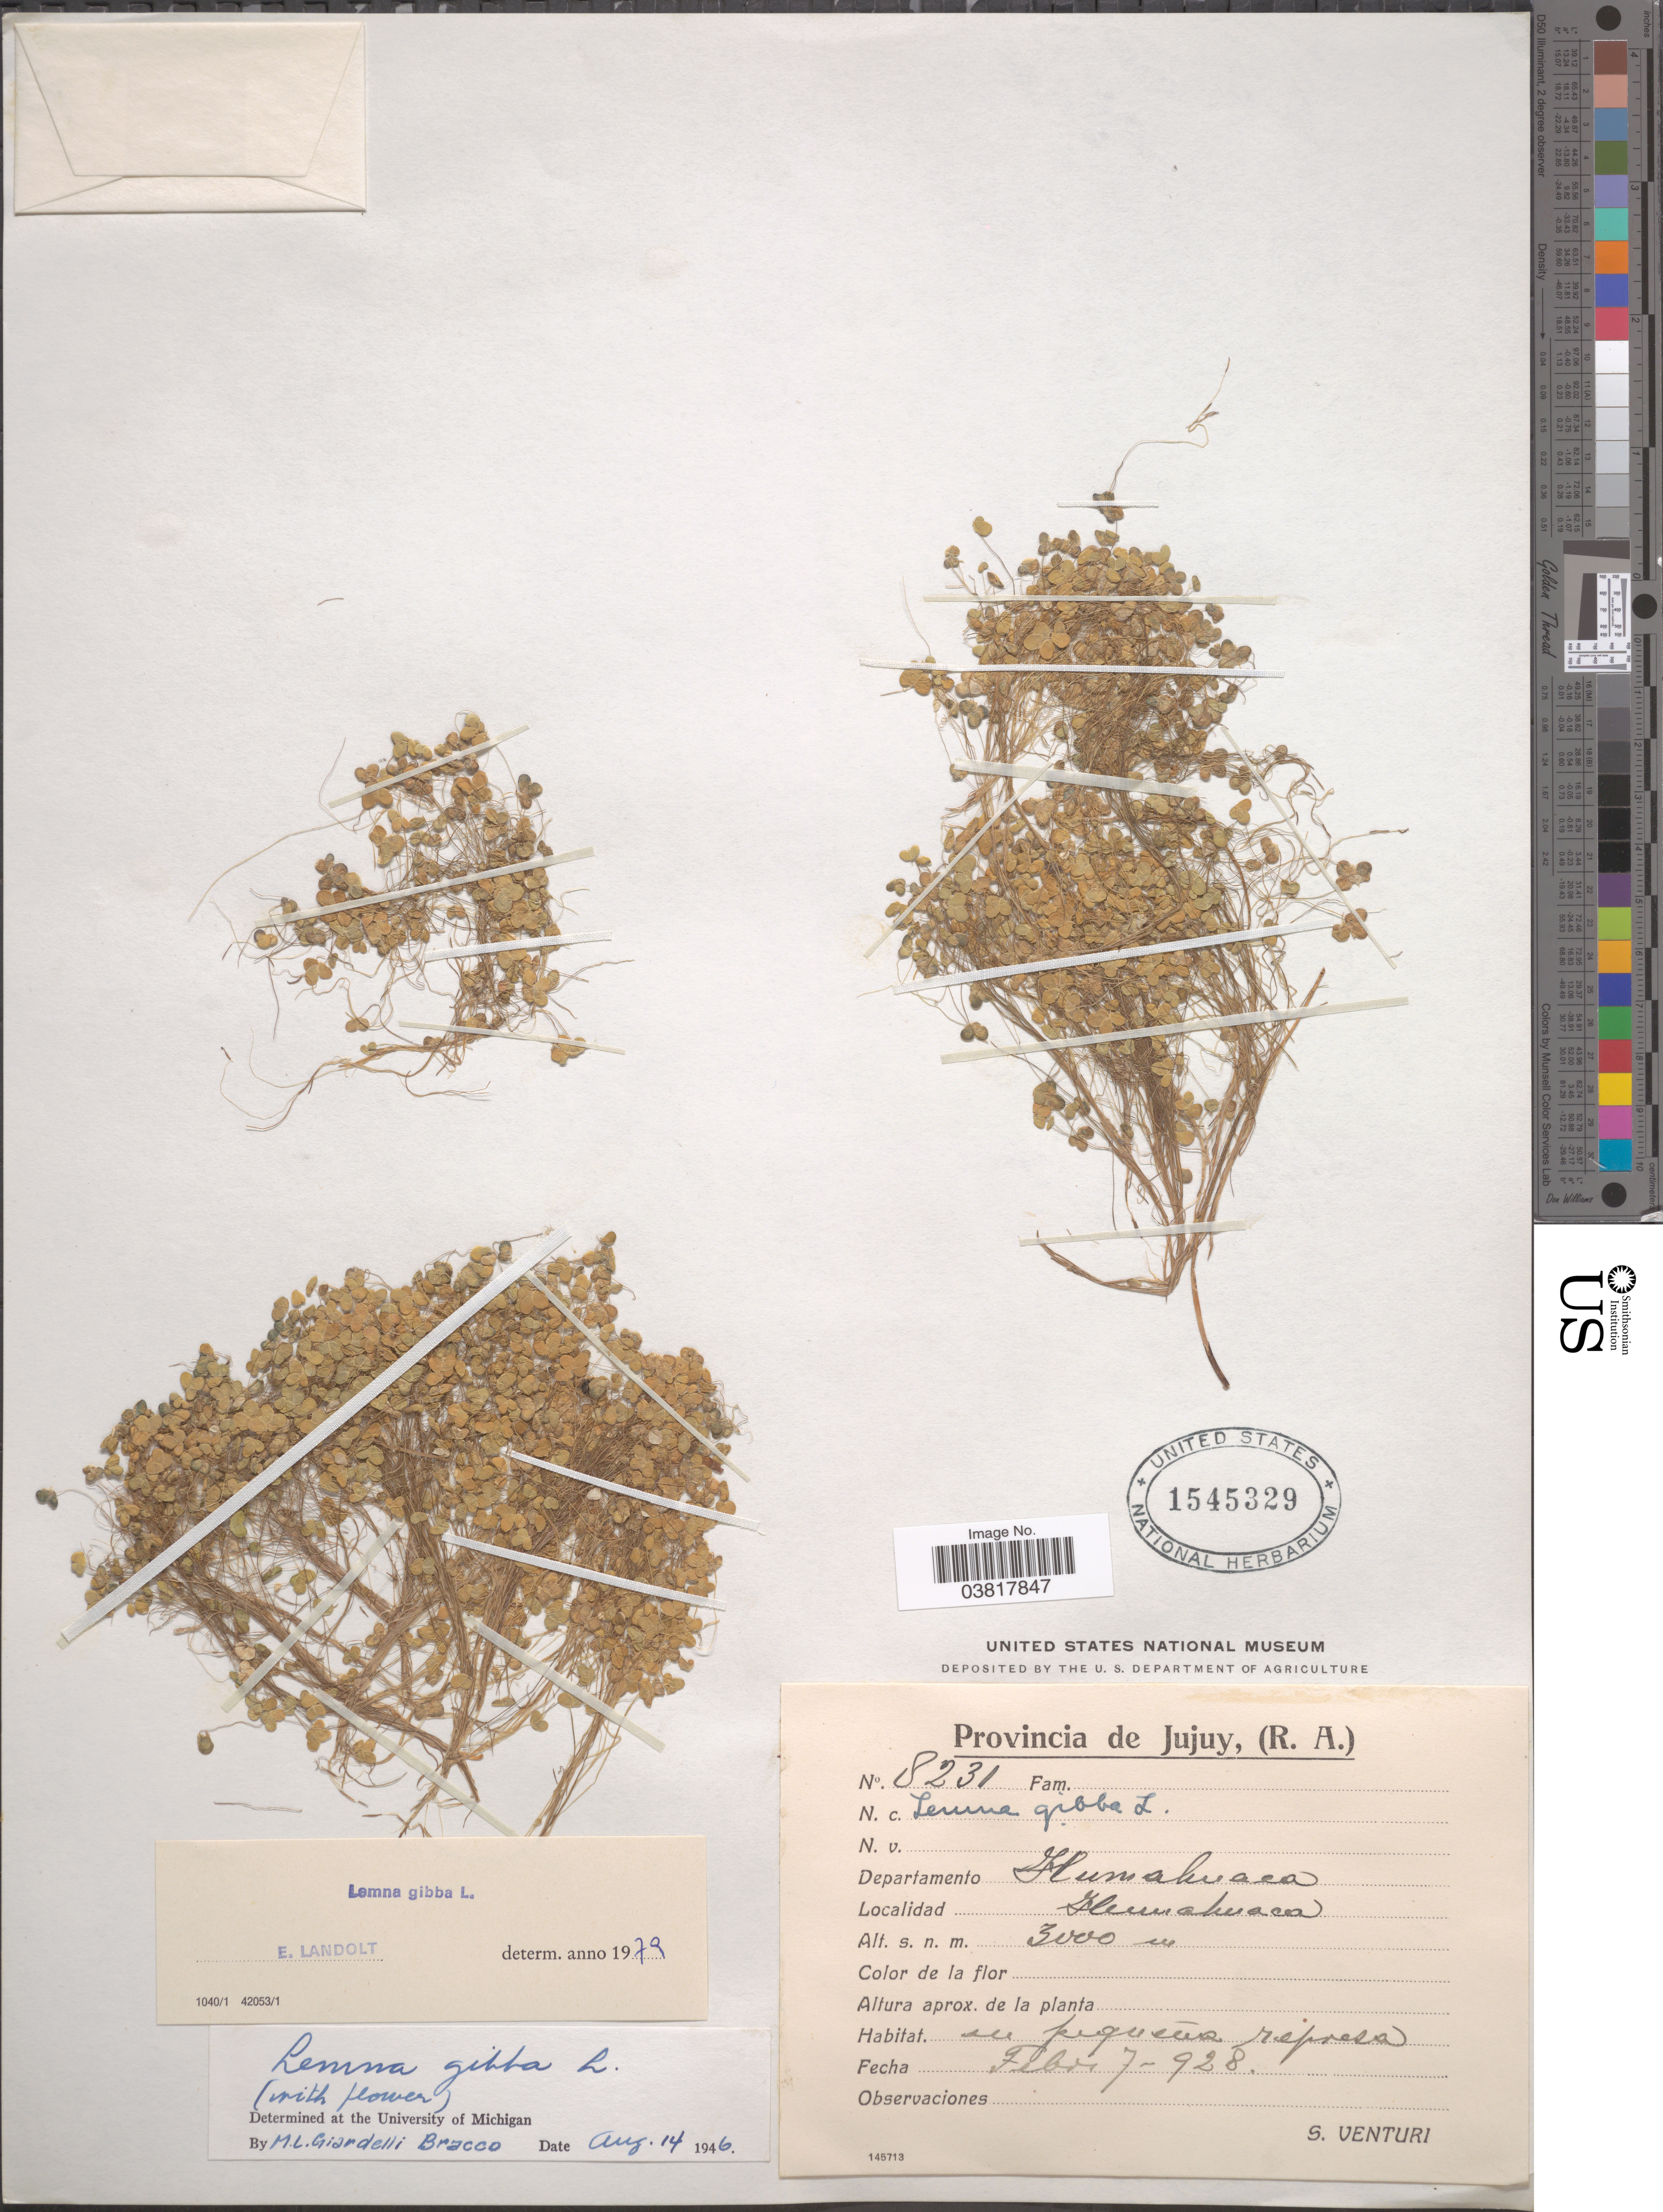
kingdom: Plantae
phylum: Tracheophyta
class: Liliopsida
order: Alismatales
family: Araceae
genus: Lemna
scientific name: Lemna gibba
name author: L.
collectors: S. Venturi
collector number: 8231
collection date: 1928-02-07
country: Argentina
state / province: Jujuy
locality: Departamento Humahuaca. Humahuaca.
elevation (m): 3000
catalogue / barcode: US 1545329